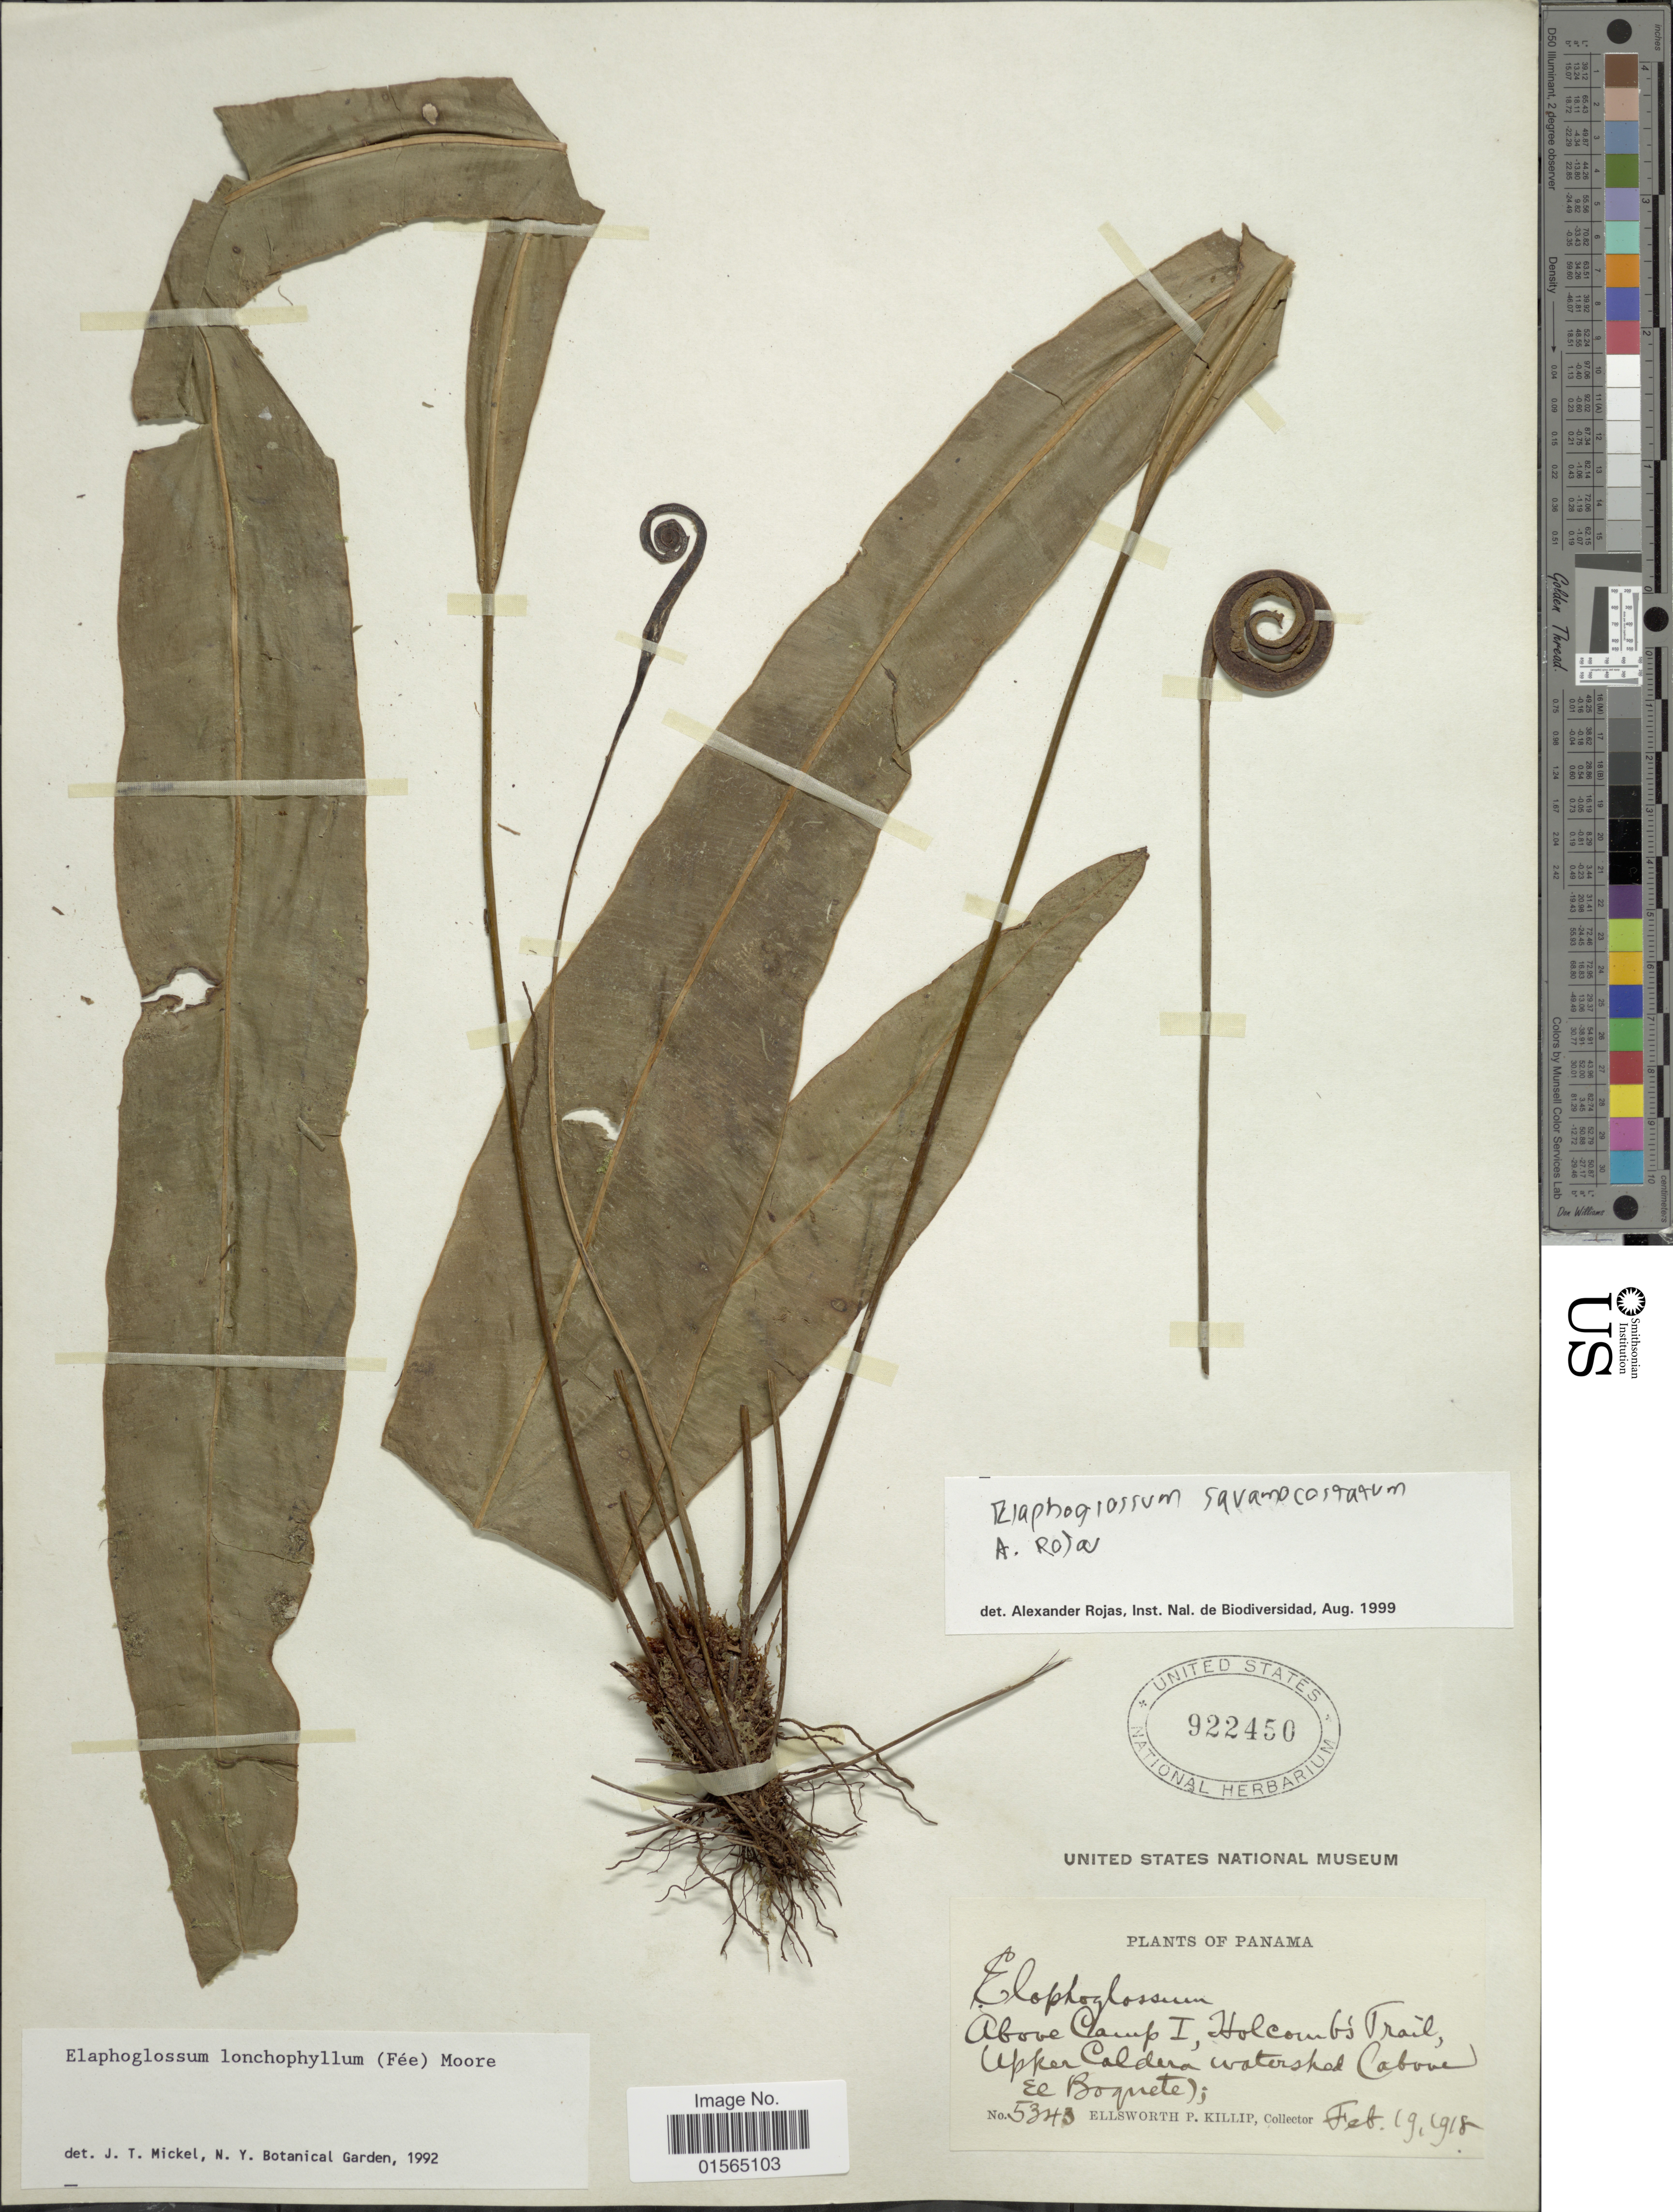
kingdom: Plantae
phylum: Tracheophyta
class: Polypodiopsida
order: Polypodiales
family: Dryopteridaceae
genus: Elaphoglossum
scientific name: Elaphoglossum squamatocostatum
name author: A. Rojas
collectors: E. P. Killip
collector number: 5343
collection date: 1918-02-19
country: Panama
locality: Above Camp I, Holcombs Trail Upper Caldera watershed (Above El Boquete)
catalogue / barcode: US 922450